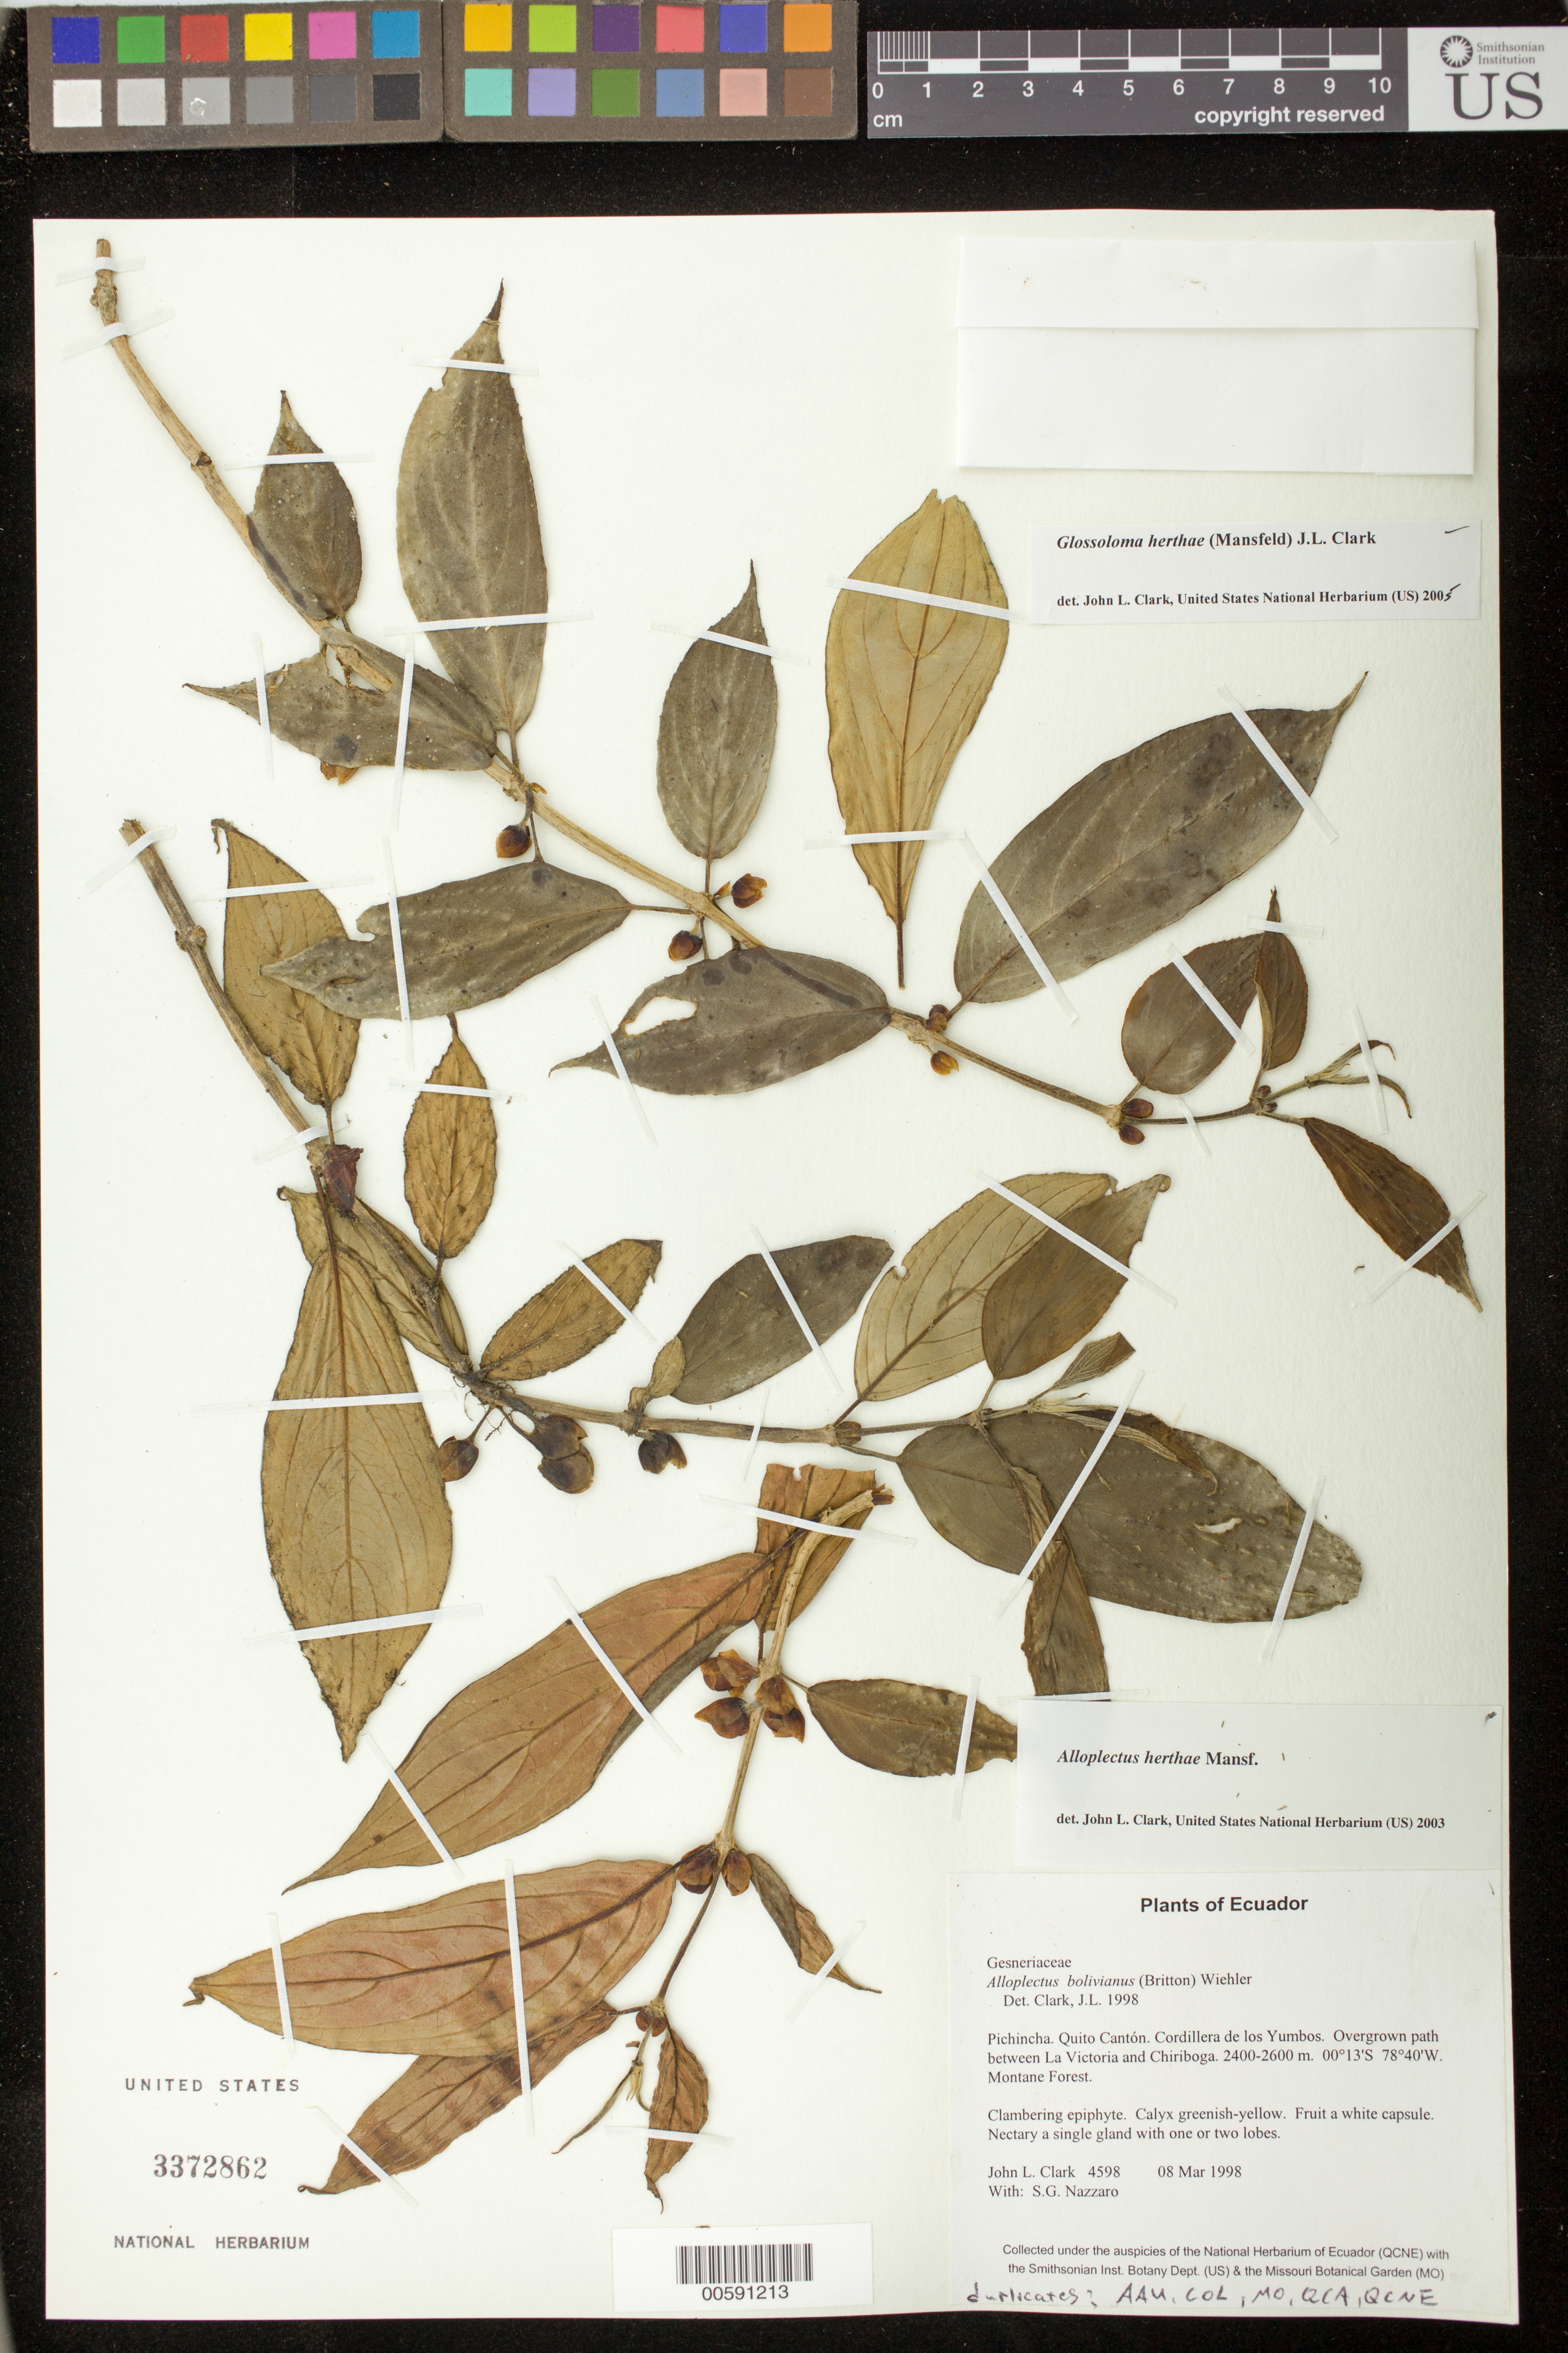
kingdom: Plantae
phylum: Tracheophyta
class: Magnoliopsida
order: Lamiales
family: Gesneriaceae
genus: Glossoloma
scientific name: Glossoloma herthae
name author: (Mansf.) J.L. Clark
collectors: J. L. Clark & S. Nazzaro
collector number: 4598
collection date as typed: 08 Mar 1998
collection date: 1998-03-08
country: Ecuador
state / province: Pichincha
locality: Quito Cantón. Cordillera de los Yumbos. Overgrown path between La Victoria and Chiriboga.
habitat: Montane Forest.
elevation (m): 2400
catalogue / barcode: US 3372862